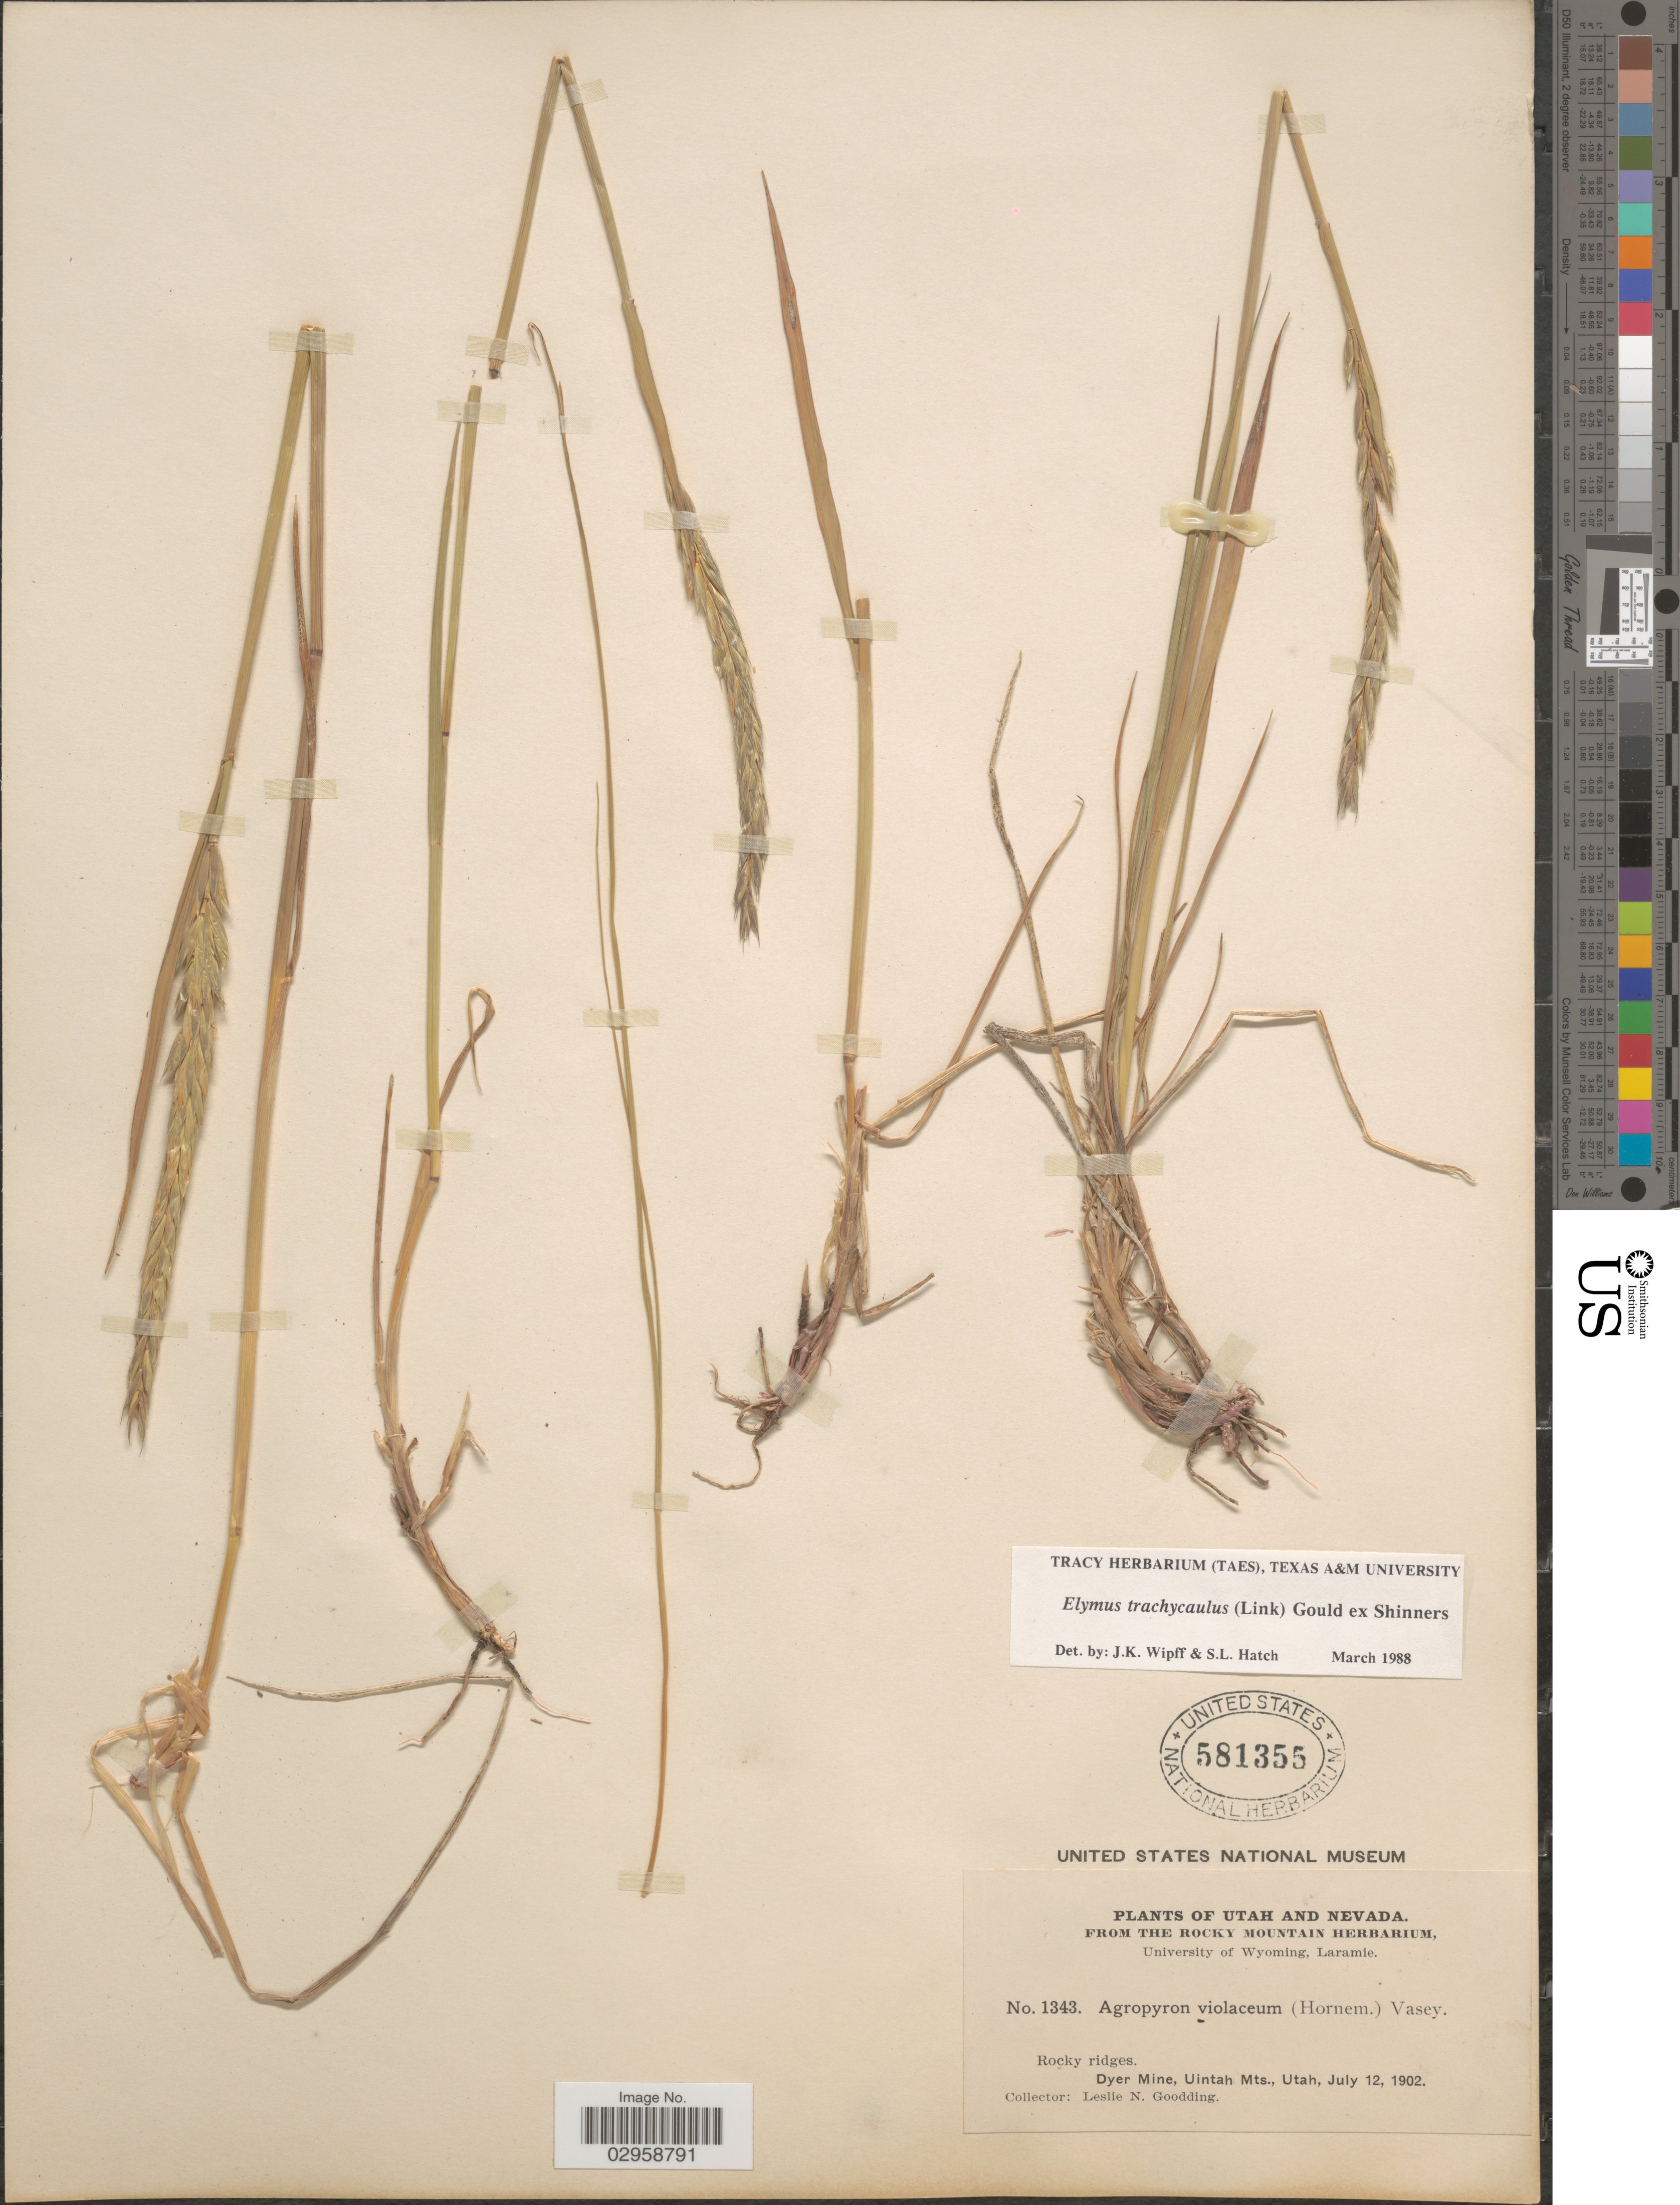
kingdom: Plantae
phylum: Tracheophyta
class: Liliopsida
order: Poales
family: Poaceae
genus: Elymus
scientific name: Elymus trachycaulus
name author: (Link) Gould ex Shinners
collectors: L. N. Goodding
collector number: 1343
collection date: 1902-07-12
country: United States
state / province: Utah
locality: Dyer Mine, Uintah Mts.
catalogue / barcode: US 581355